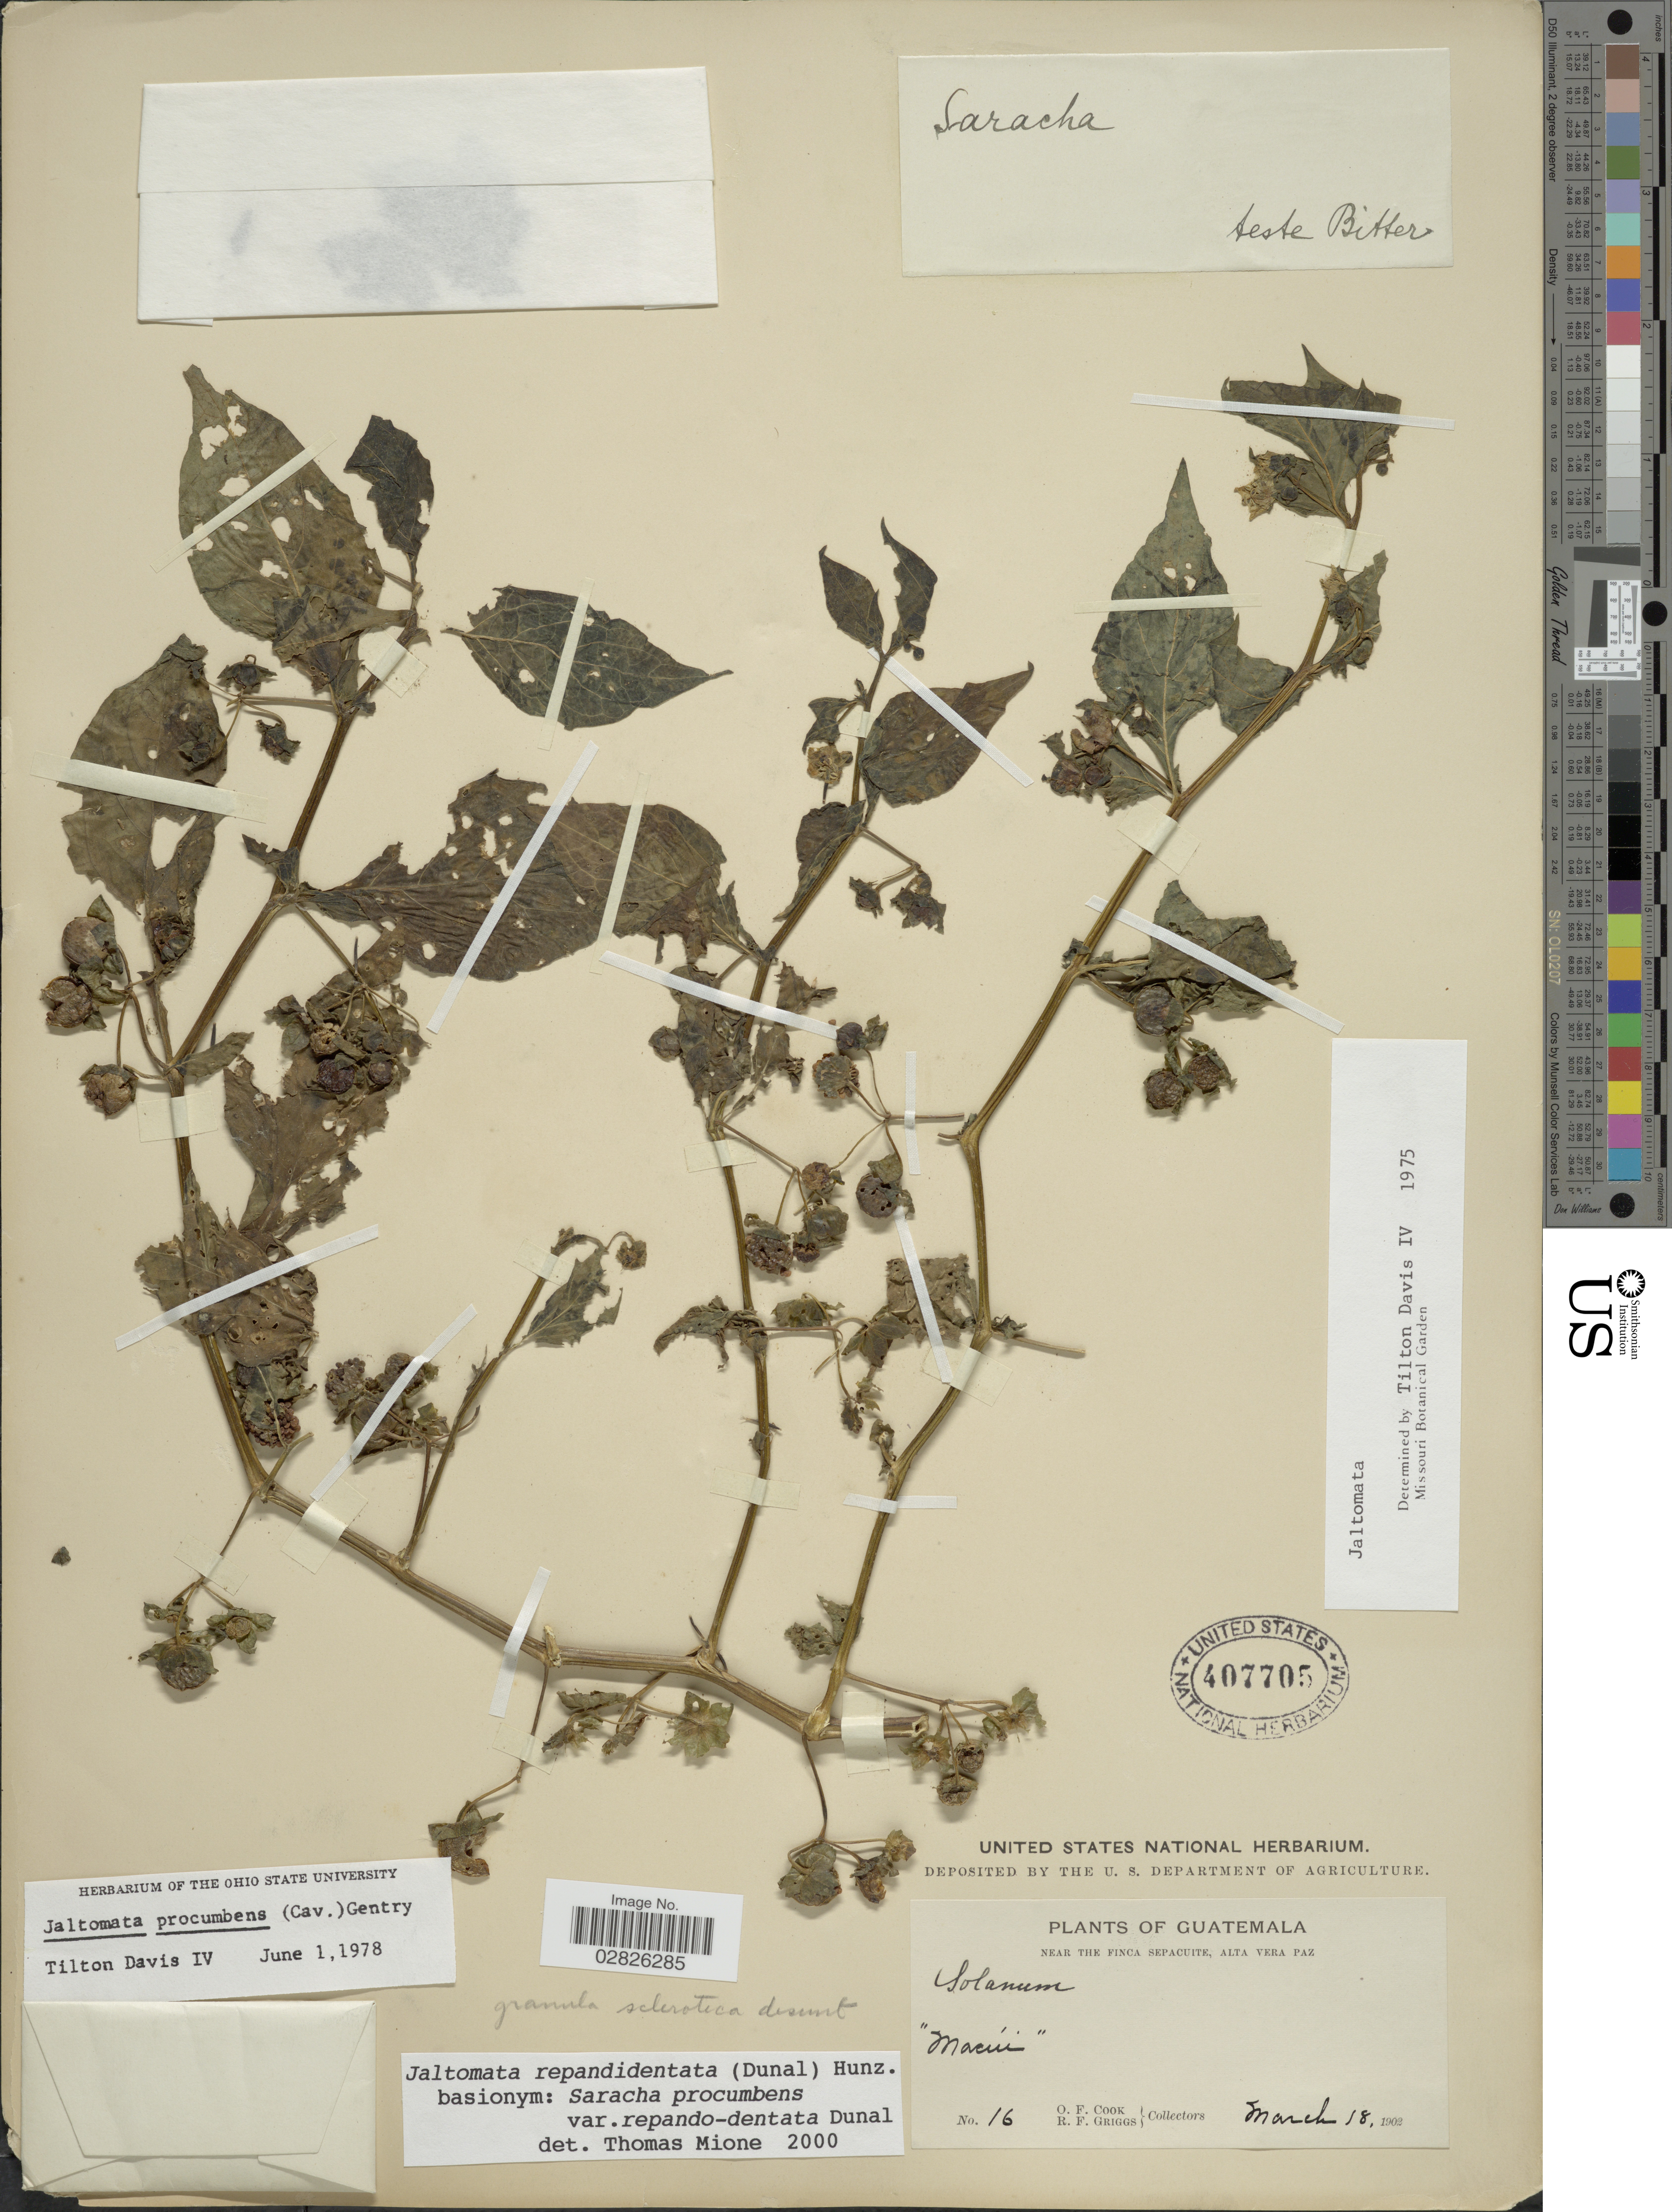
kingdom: Plantae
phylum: Tracheophyta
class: Magnoliopsida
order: Solanales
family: Solanaceae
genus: Jaltomata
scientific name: Jaltomata repandidentata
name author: (Dunal) Hunz.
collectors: O. F. Cook & R. F. Griggs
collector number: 16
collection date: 1902-03-18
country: Guatemala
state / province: Alta Verapaz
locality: Near the Finca Sepacuite, Alta Vera Paz.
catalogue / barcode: US 407705